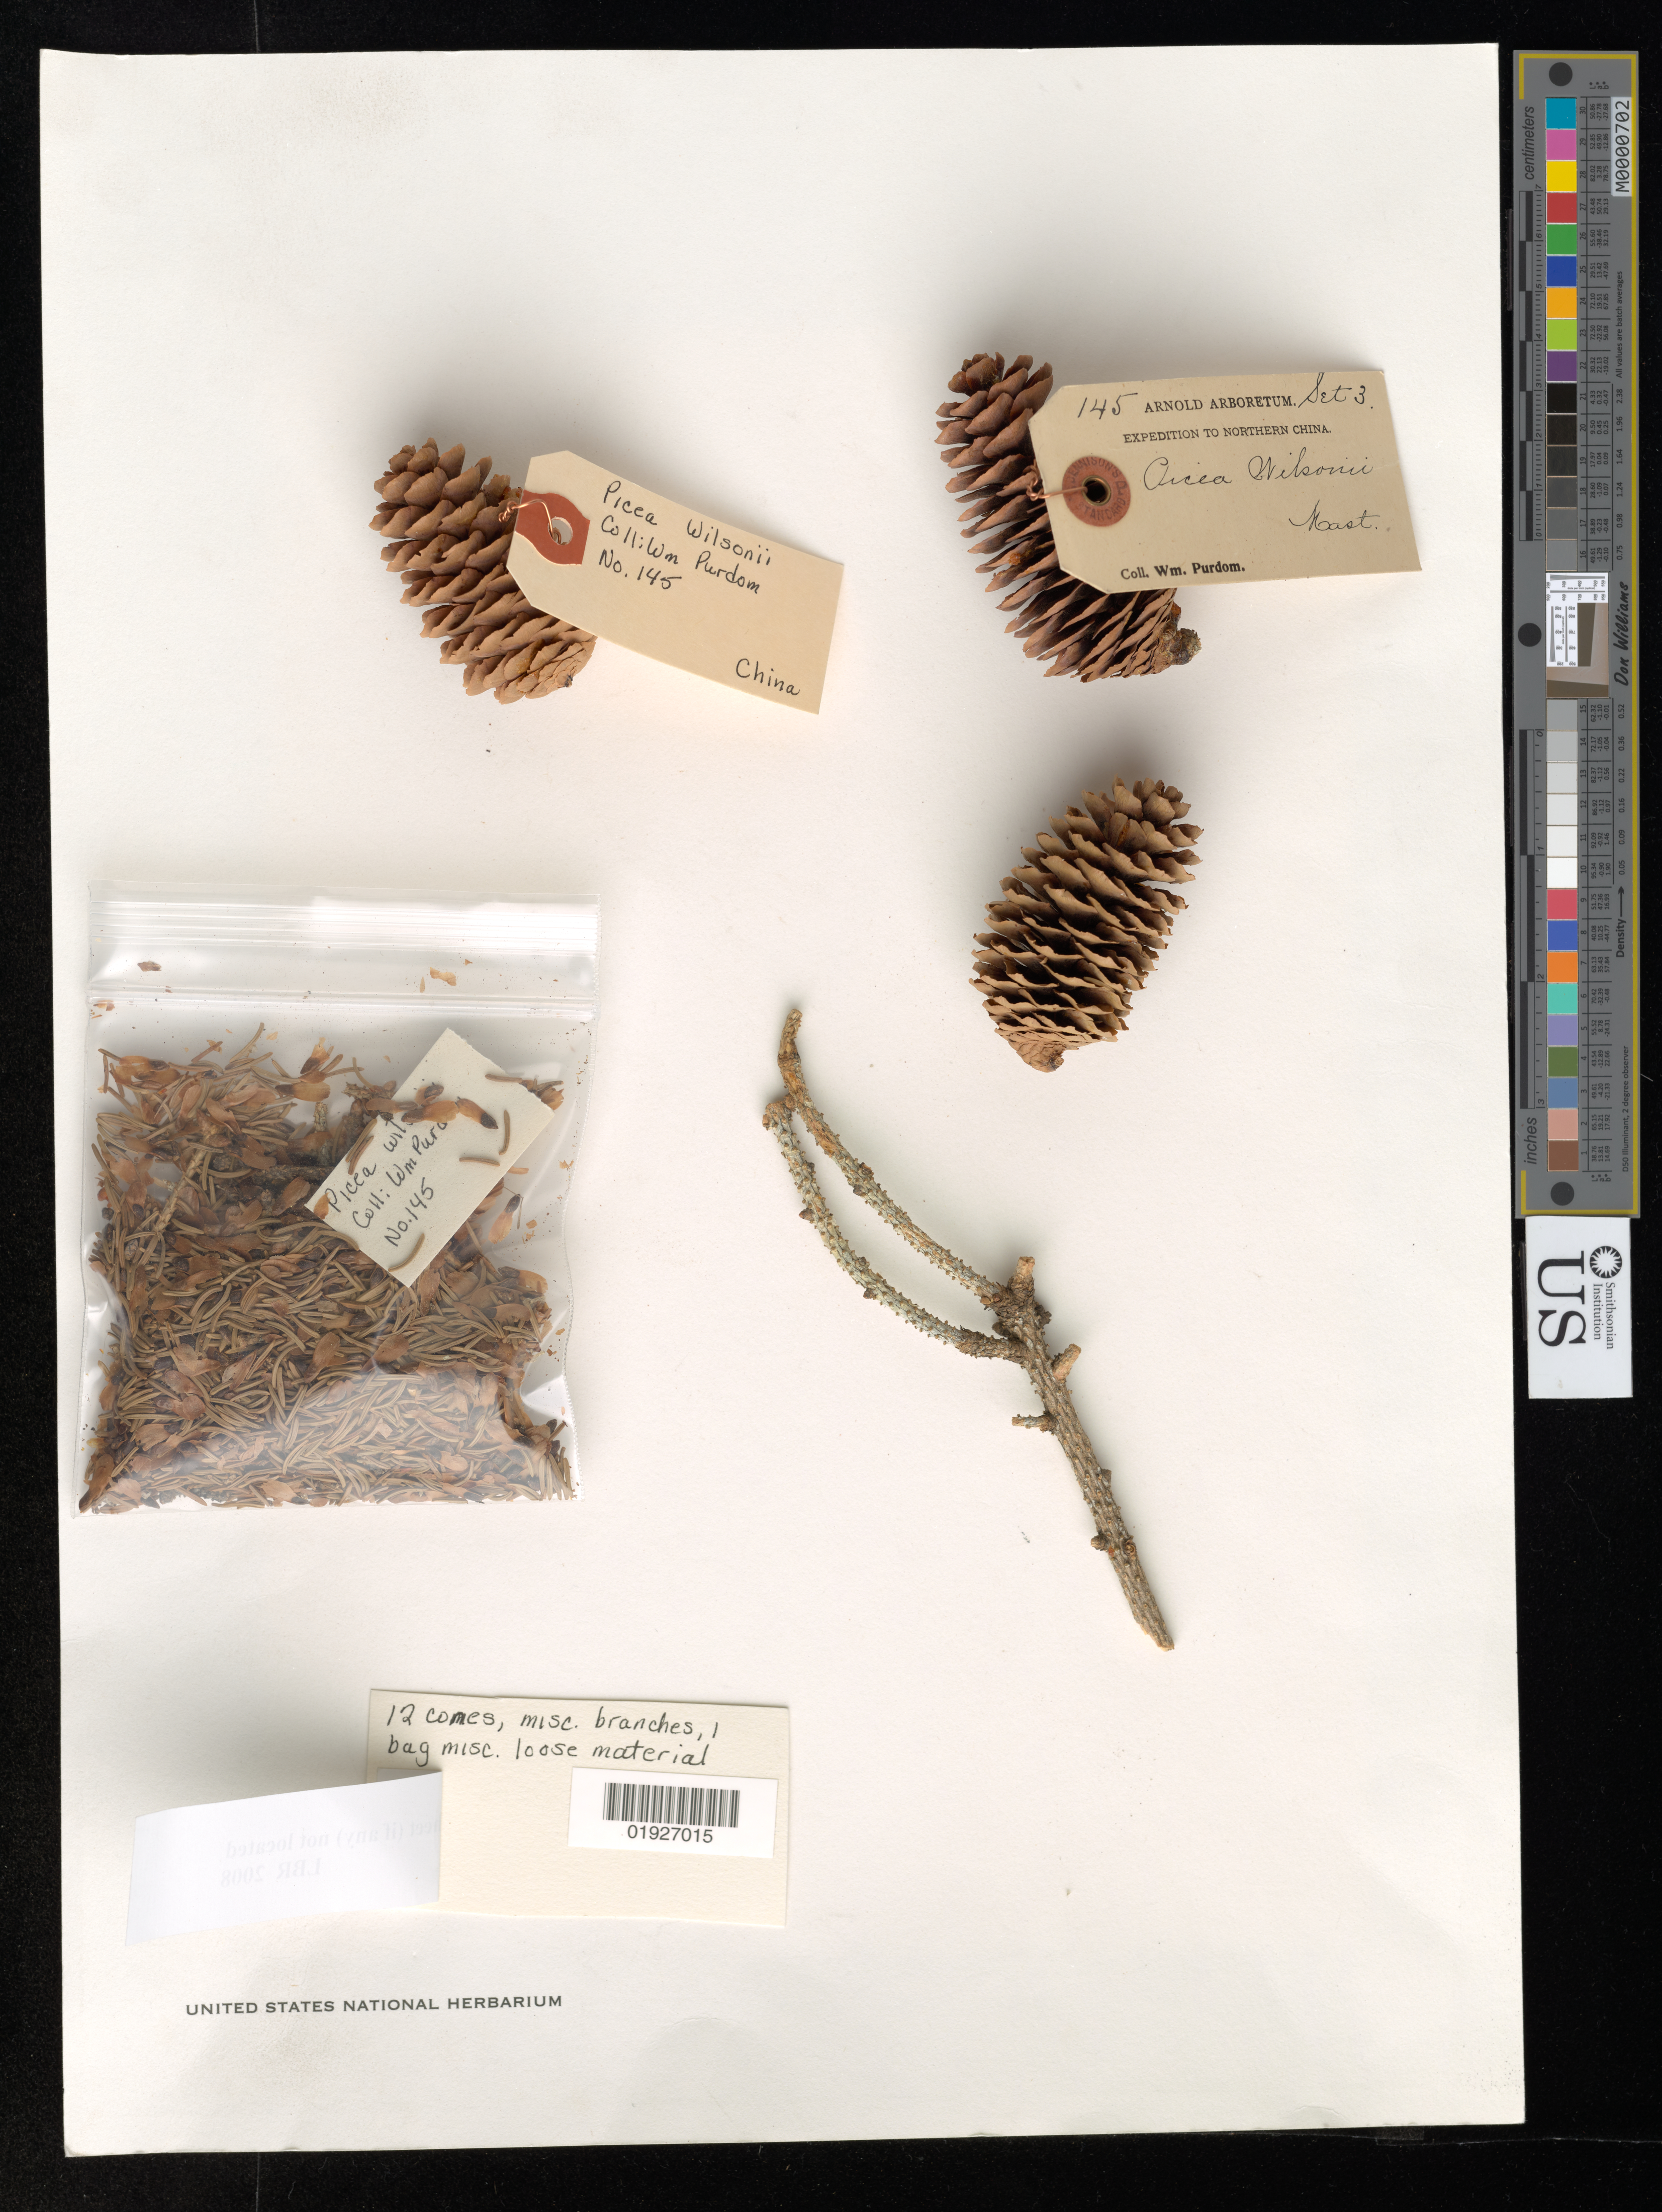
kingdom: Plantae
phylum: Tracheophyta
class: Pinopsida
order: Pinales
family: Pinaceae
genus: Picea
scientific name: Picea wilsonii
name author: Mast.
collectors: W. Purdom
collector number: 145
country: China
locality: Northern China